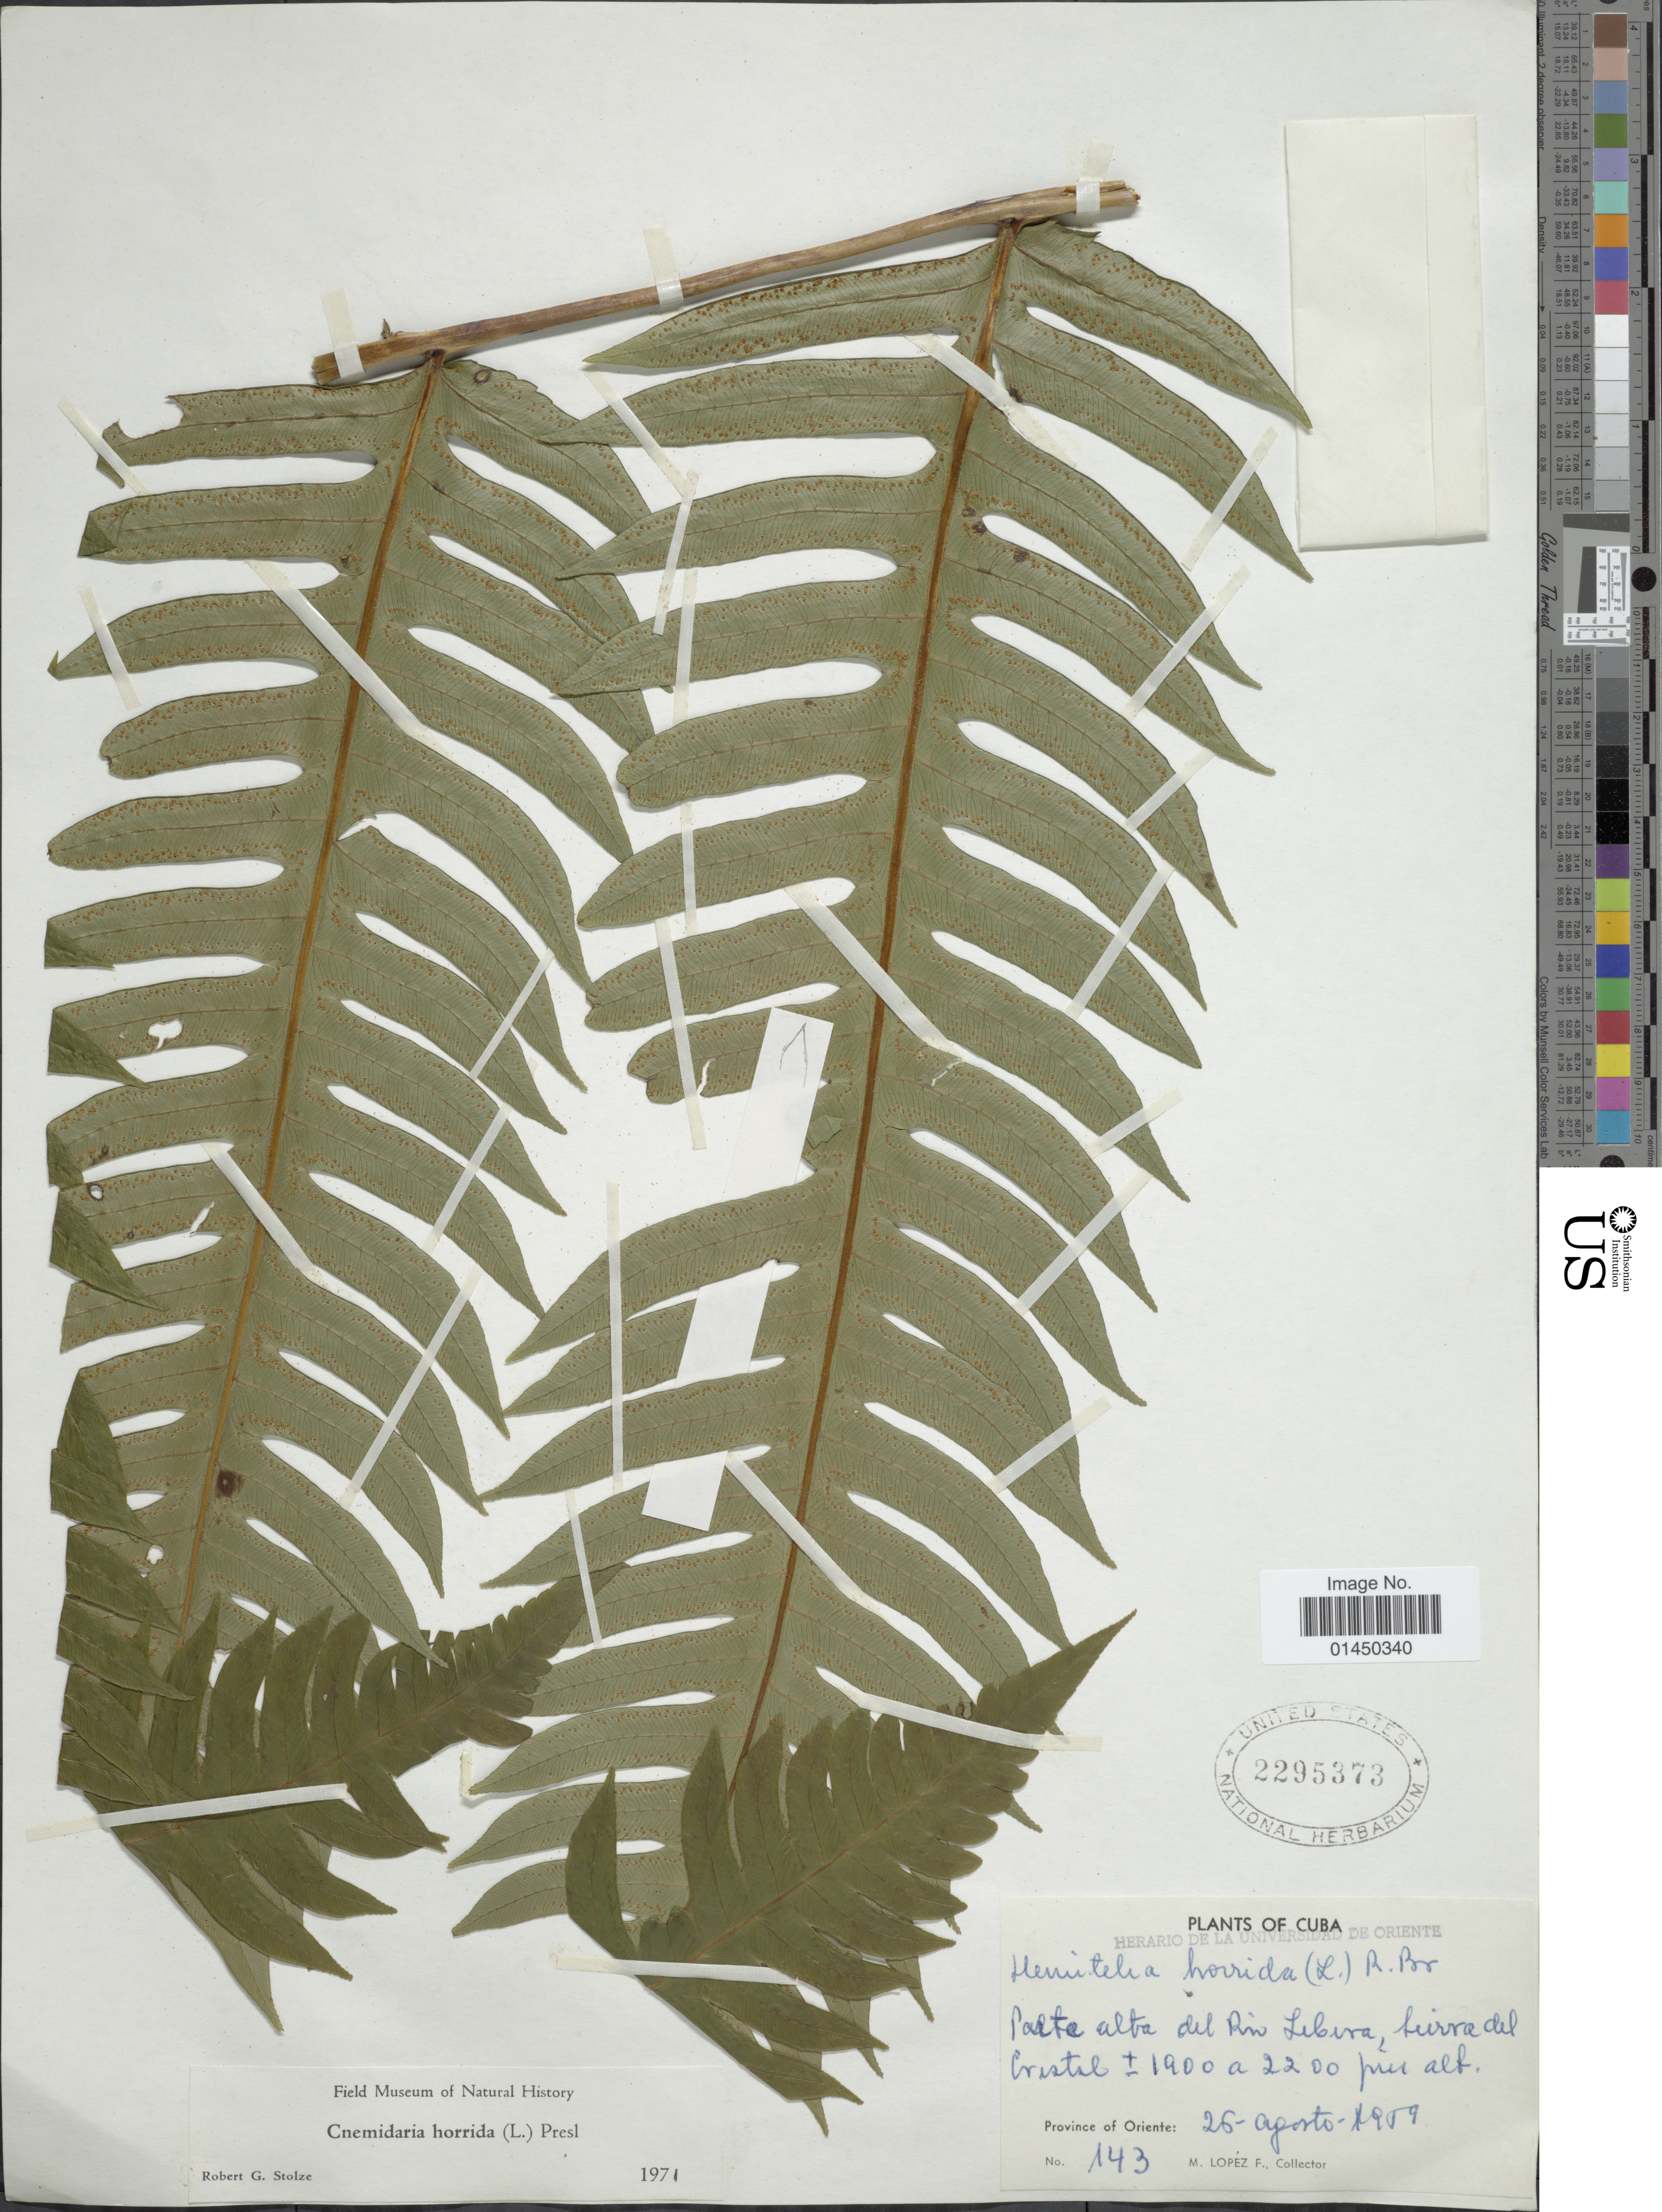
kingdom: Plantae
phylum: Tracheophyta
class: Polypodiopsida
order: Cyatheales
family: Cyatheaceae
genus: Cyathea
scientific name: Cyathea horrida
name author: (L.) Sm.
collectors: M. Lopéz-F.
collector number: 143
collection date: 1959-08-25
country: Cuba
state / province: Oriente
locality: Ponte alta del Rio Lebisa, Sierra del Cristal.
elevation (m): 1900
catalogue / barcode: US 2295373